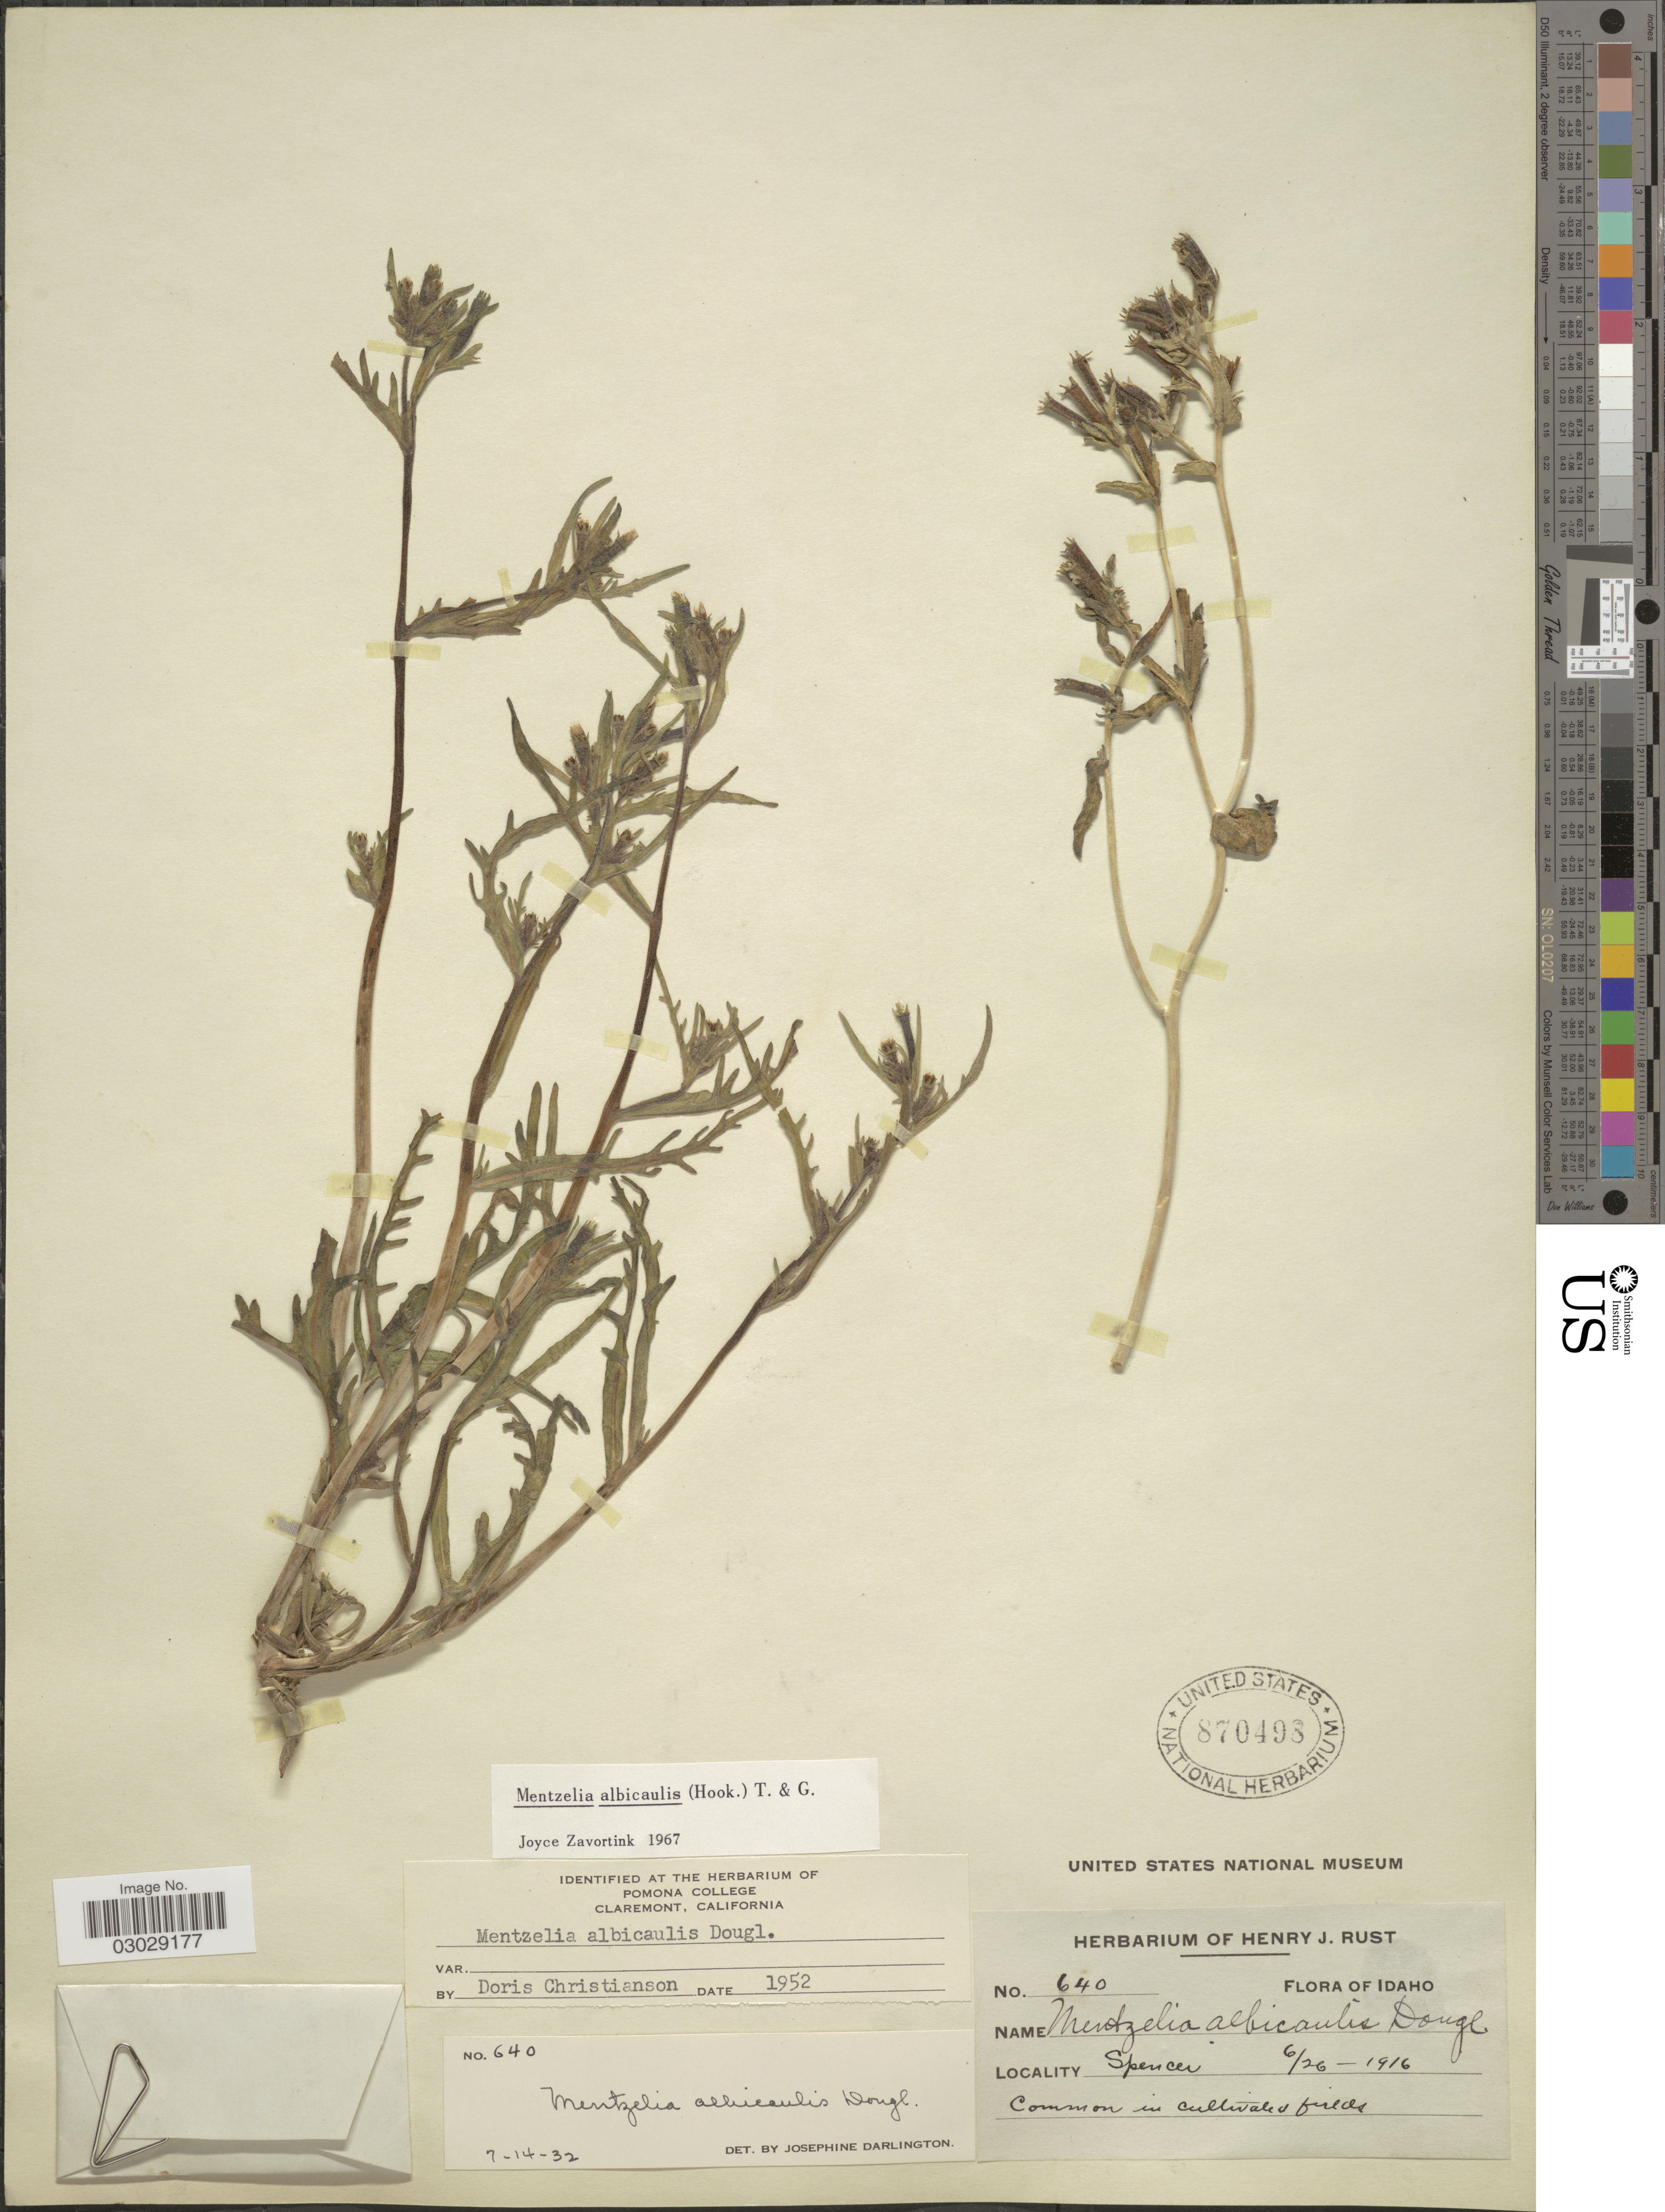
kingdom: Plantae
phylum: Tracheophyta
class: Magnoliopsida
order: Cornales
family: Loasaceae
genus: Mentzelia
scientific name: Mentzelia albicaulis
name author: (Douglas ex Hook.) Douglas ex Torr. & A. Gray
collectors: ex herb. Henry J. Rust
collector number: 640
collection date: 1916-06-26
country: United States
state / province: Idaho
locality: Spencer.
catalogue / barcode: US 870493